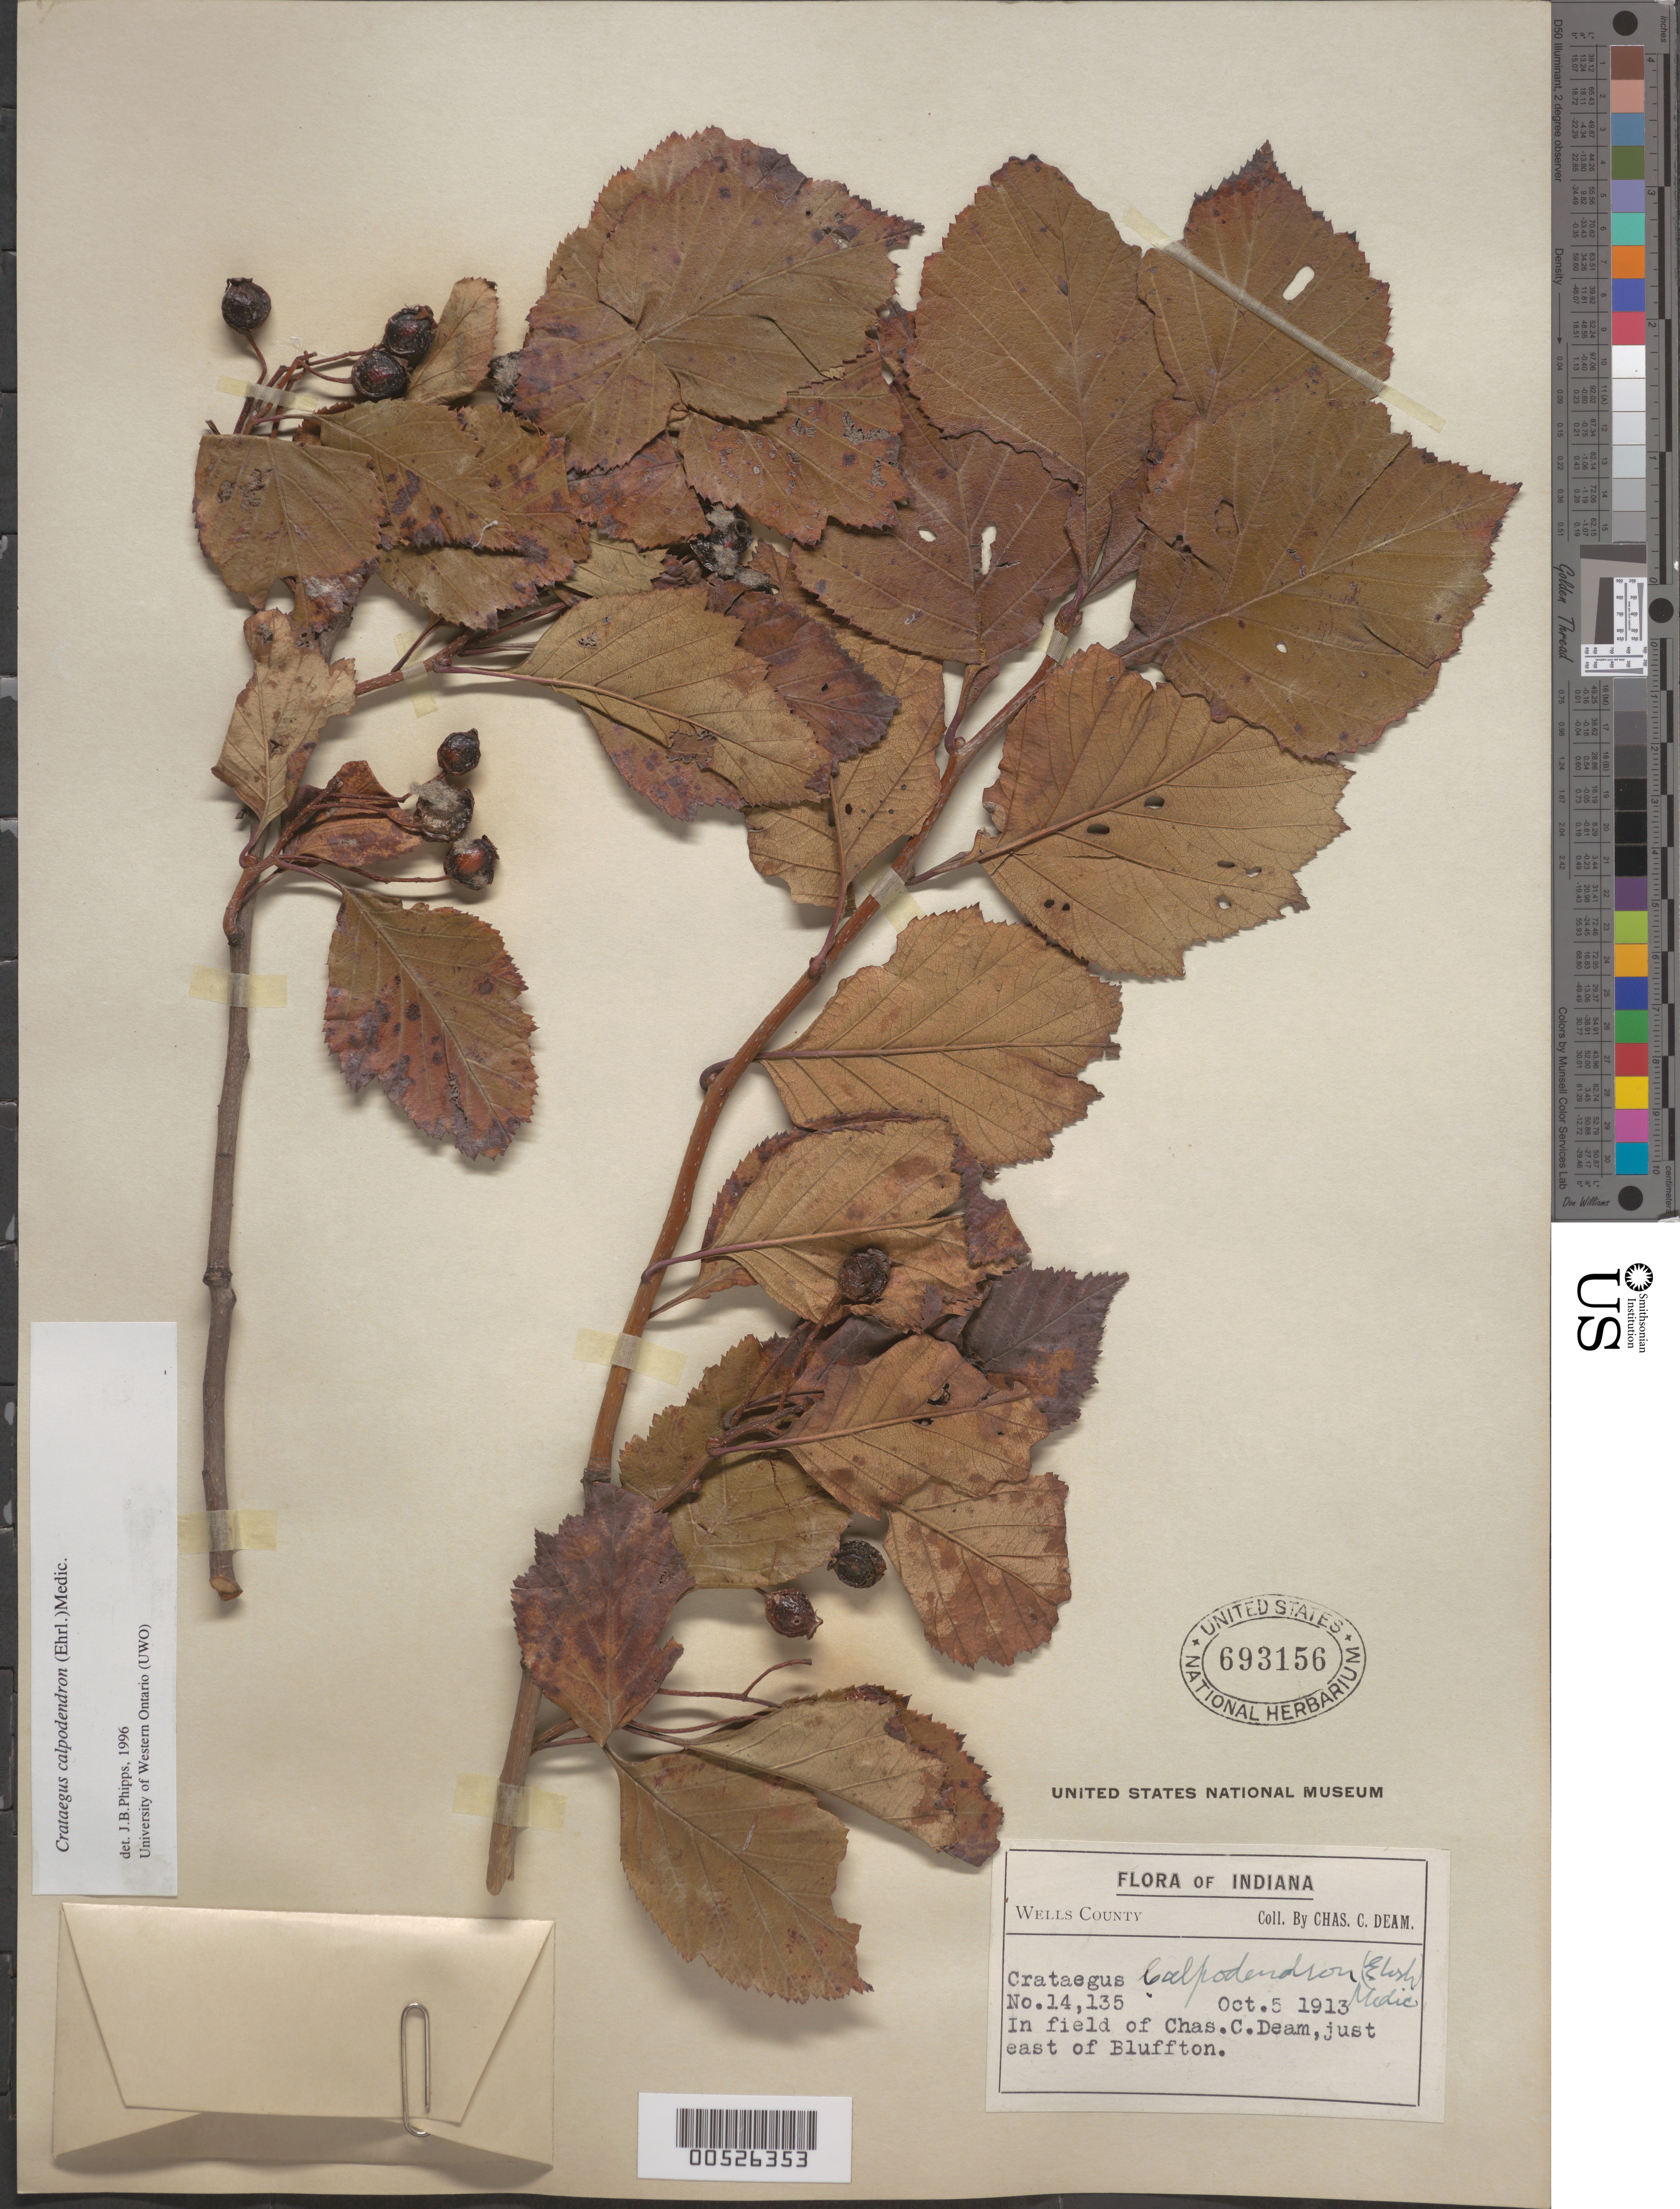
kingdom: Plantae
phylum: Tracheophyta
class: Magnoliopsida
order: Rosales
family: Rosaceae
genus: Crataegus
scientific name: Crataegus calpodendron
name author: (Ehrh.) Medik.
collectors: C. C. Deam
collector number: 14135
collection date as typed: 05 Oct 1913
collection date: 1913-10-05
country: United States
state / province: Indiana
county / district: Wells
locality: In field of Chas. C. Deam, just E of Bluffton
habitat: In field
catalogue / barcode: US 693156